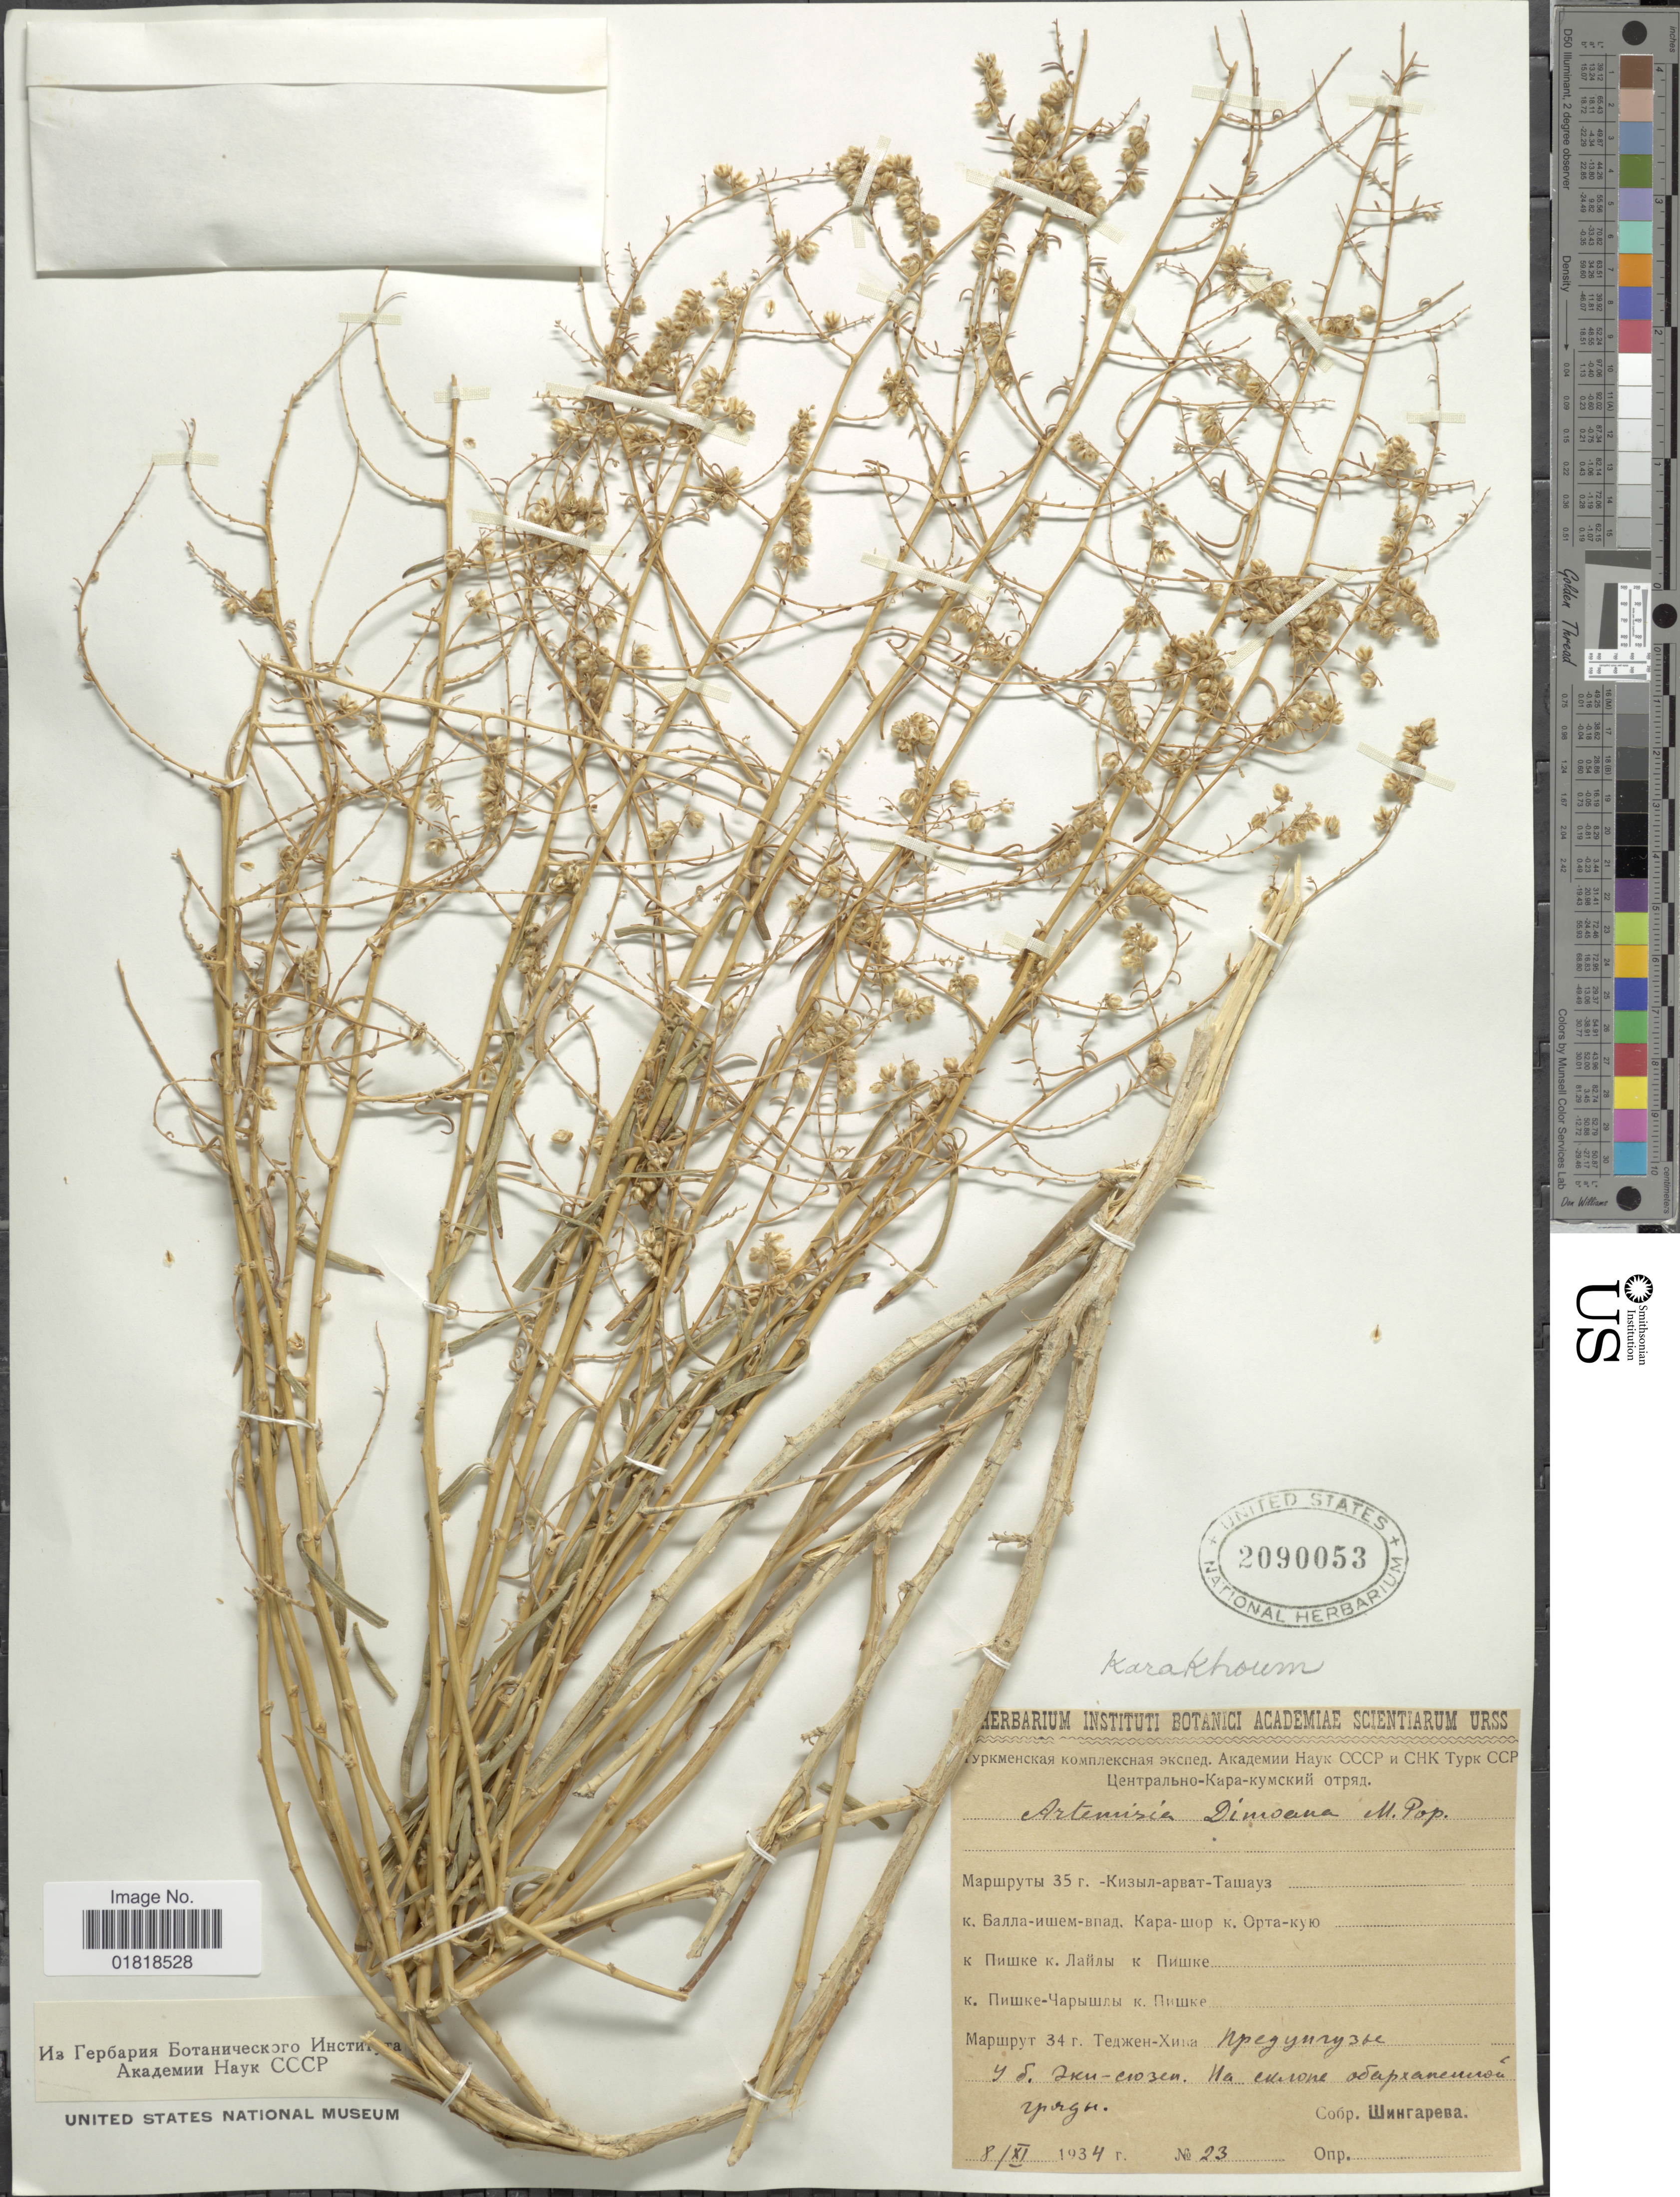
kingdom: Plantae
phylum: Tracheophyta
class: Magnoliopsida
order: Asterales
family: Asteraceae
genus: Artemisia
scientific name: Artemisia dimonana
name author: Popov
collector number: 23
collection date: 1934-11-08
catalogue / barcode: US 2090053